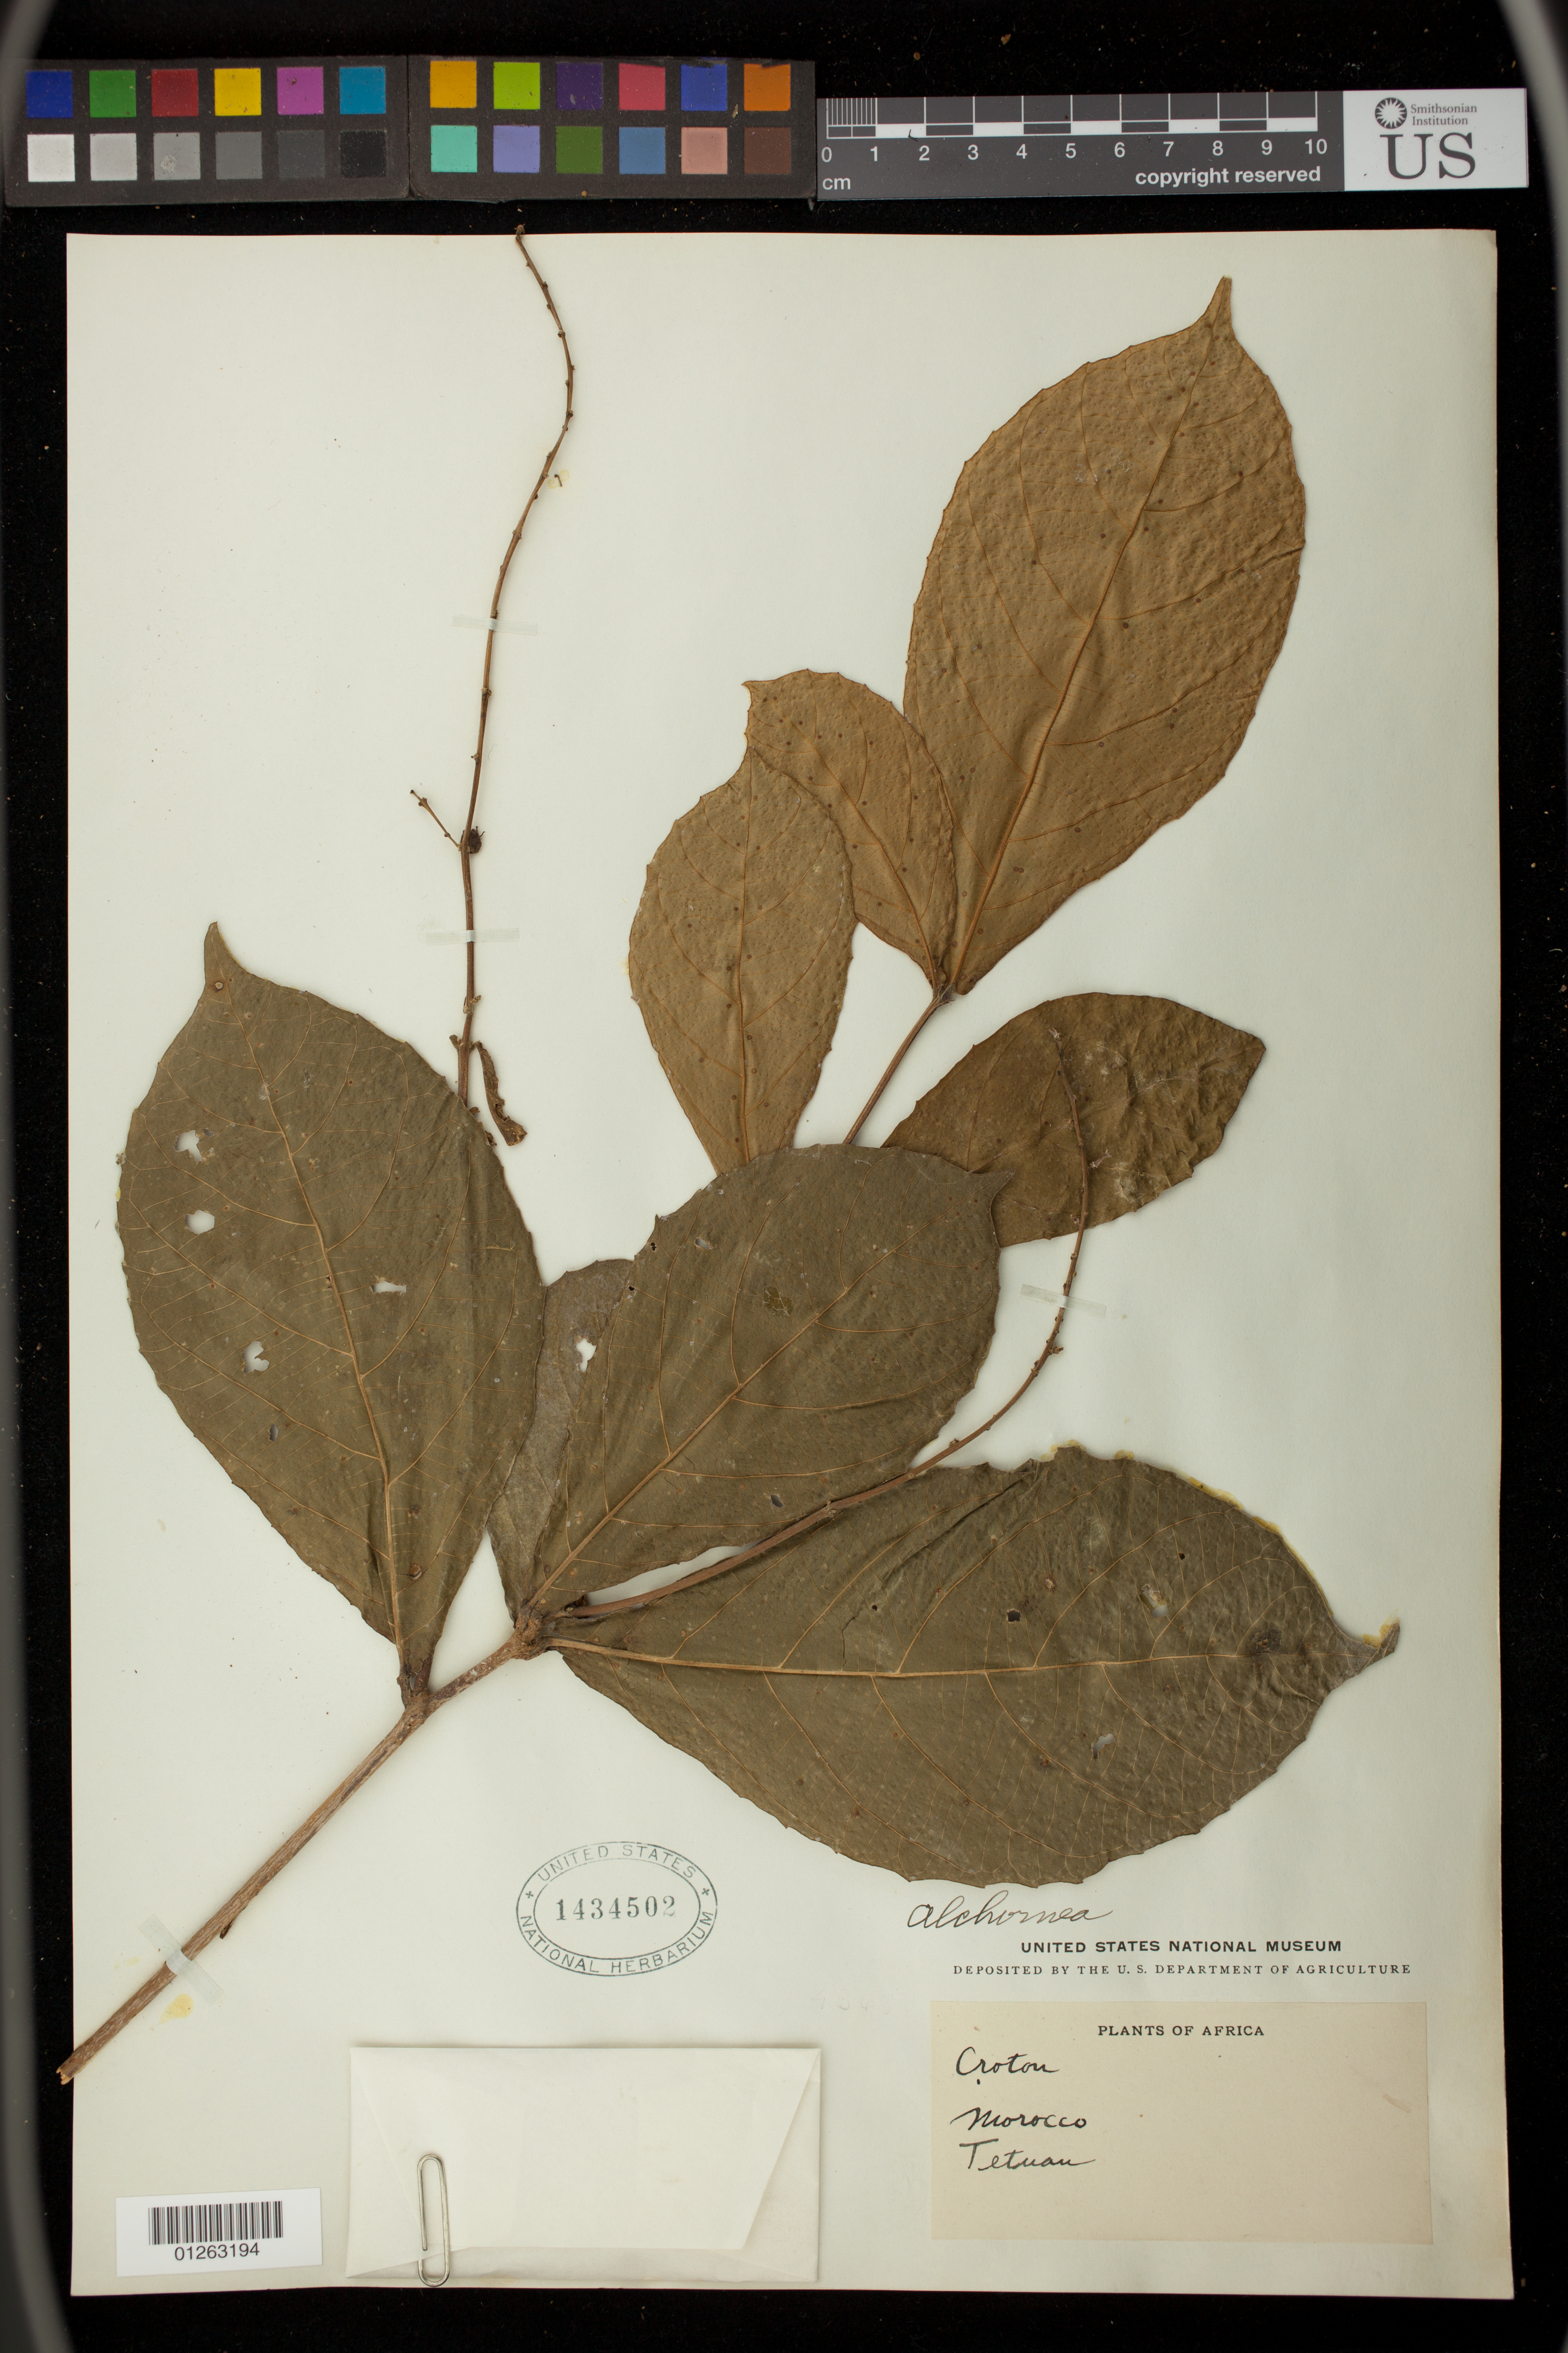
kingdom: Plantae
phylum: Tracheophyta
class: Magnoliopsida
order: Malpighiales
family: Euphorbiaceae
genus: Alchornea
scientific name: Alchornea trewioides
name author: (Benth.) Müll. Arg.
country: Morocco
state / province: Tanger-TTtouan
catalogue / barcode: US 1434502